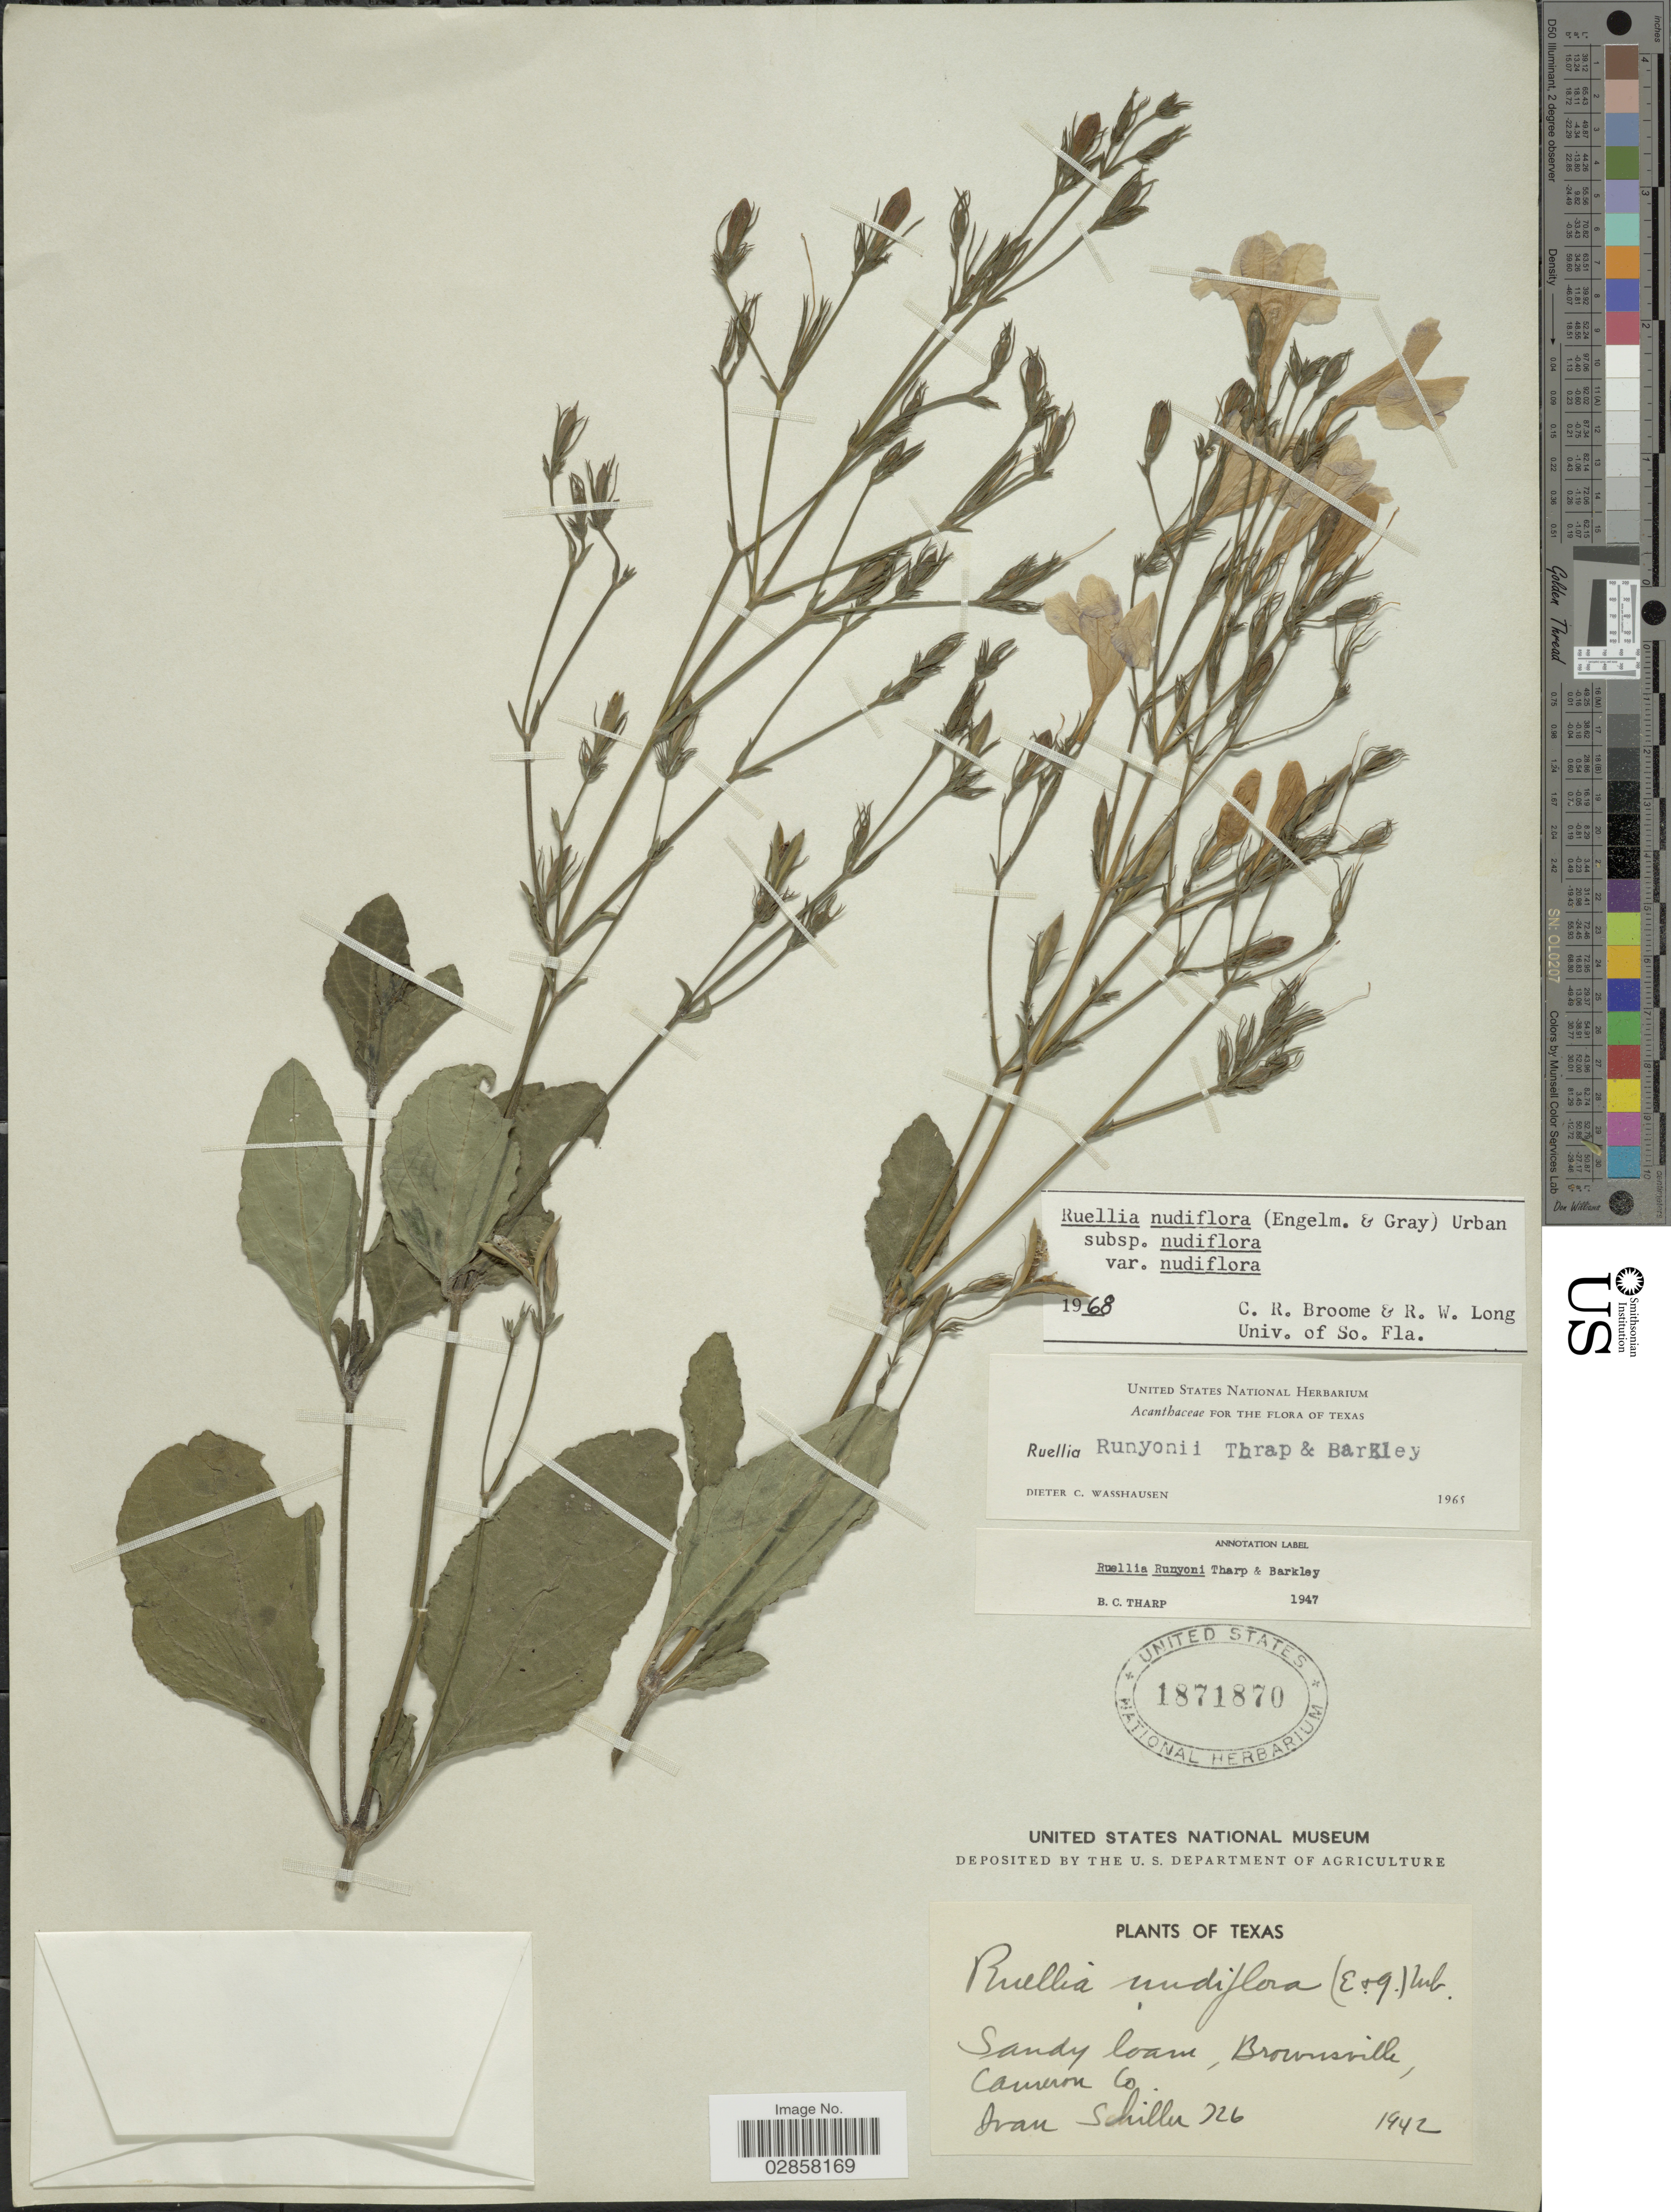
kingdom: Plantae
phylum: Tracheophyta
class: Magnoliopsida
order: Lamiales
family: Acanthaceae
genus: Ruellia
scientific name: Ruellia runyonii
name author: Tharp & F.A. Barkley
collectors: I. Schiller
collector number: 726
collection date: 1942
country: United States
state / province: Texas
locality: Brownsville, Cameron Co.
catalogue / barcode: US 1871870